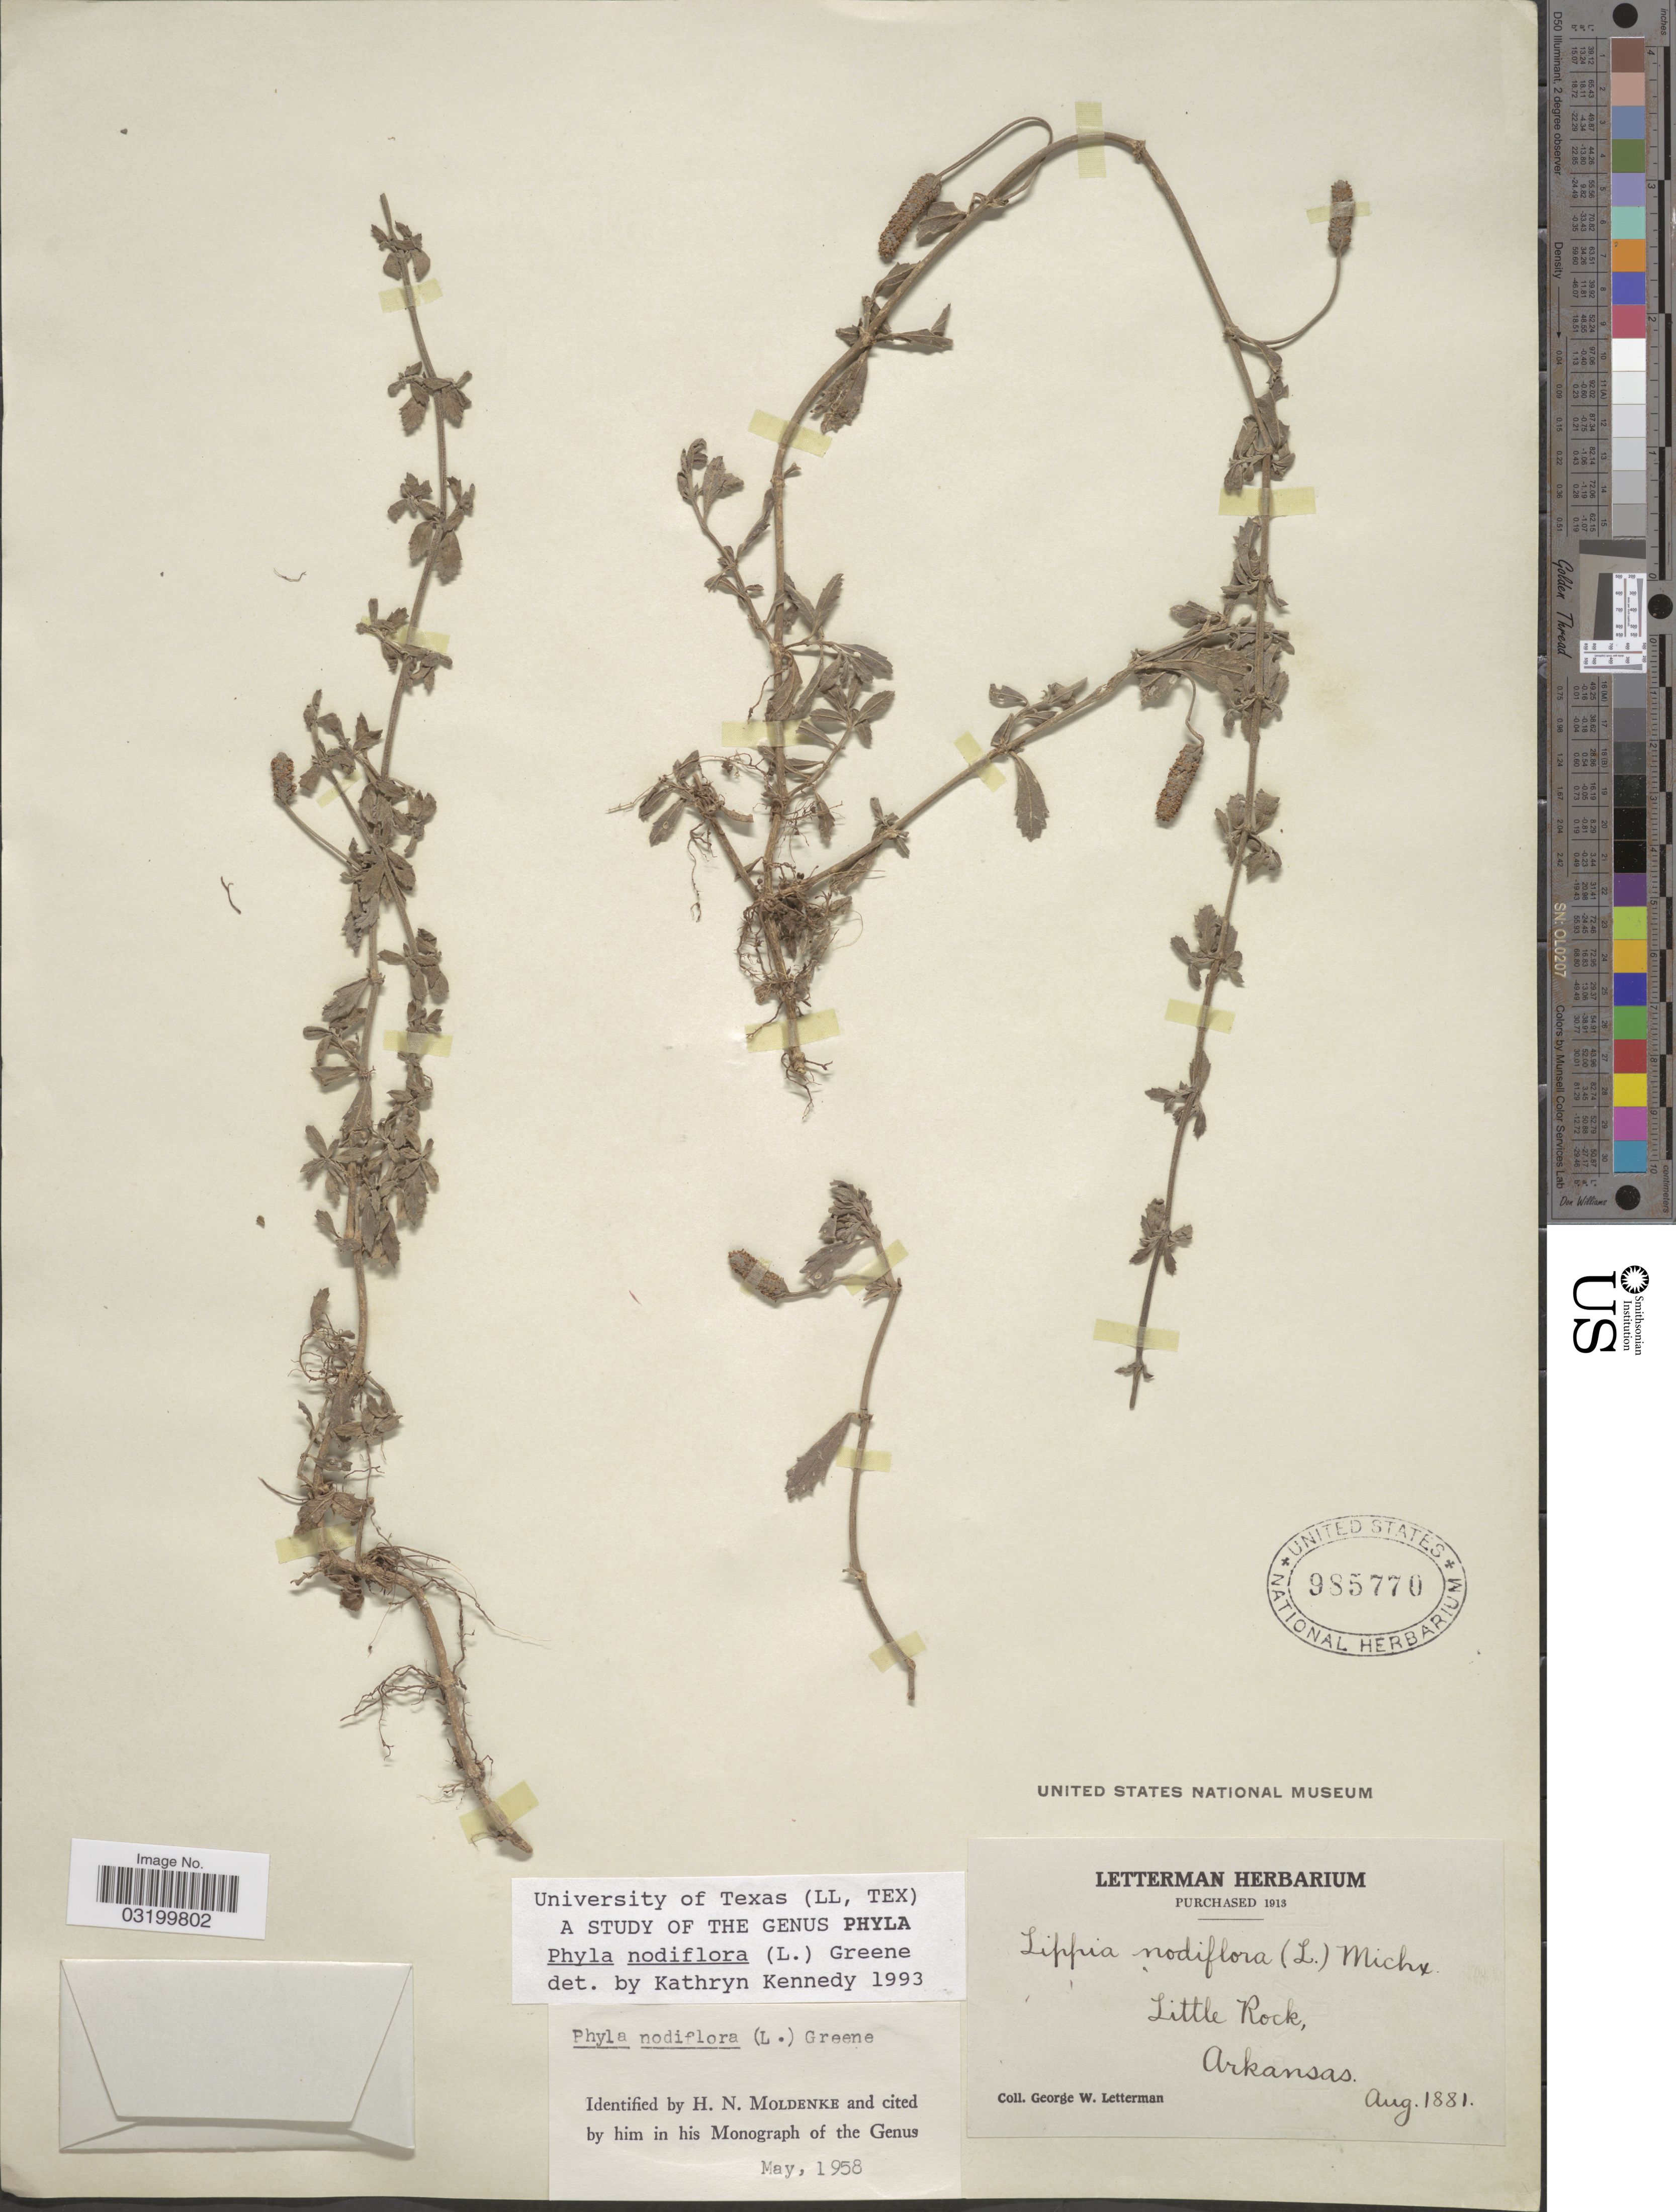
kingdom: Plantae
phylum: Tracheophyta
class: Magnoliopsida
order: Lamiales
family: Verbenaceae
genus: Phyla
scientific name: Phyla nodiflora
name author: (L.) Greene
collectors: G. W. Letterman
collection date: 1881-08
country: United States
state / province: Arkansas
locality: Little Rock.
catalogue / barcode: US 985770